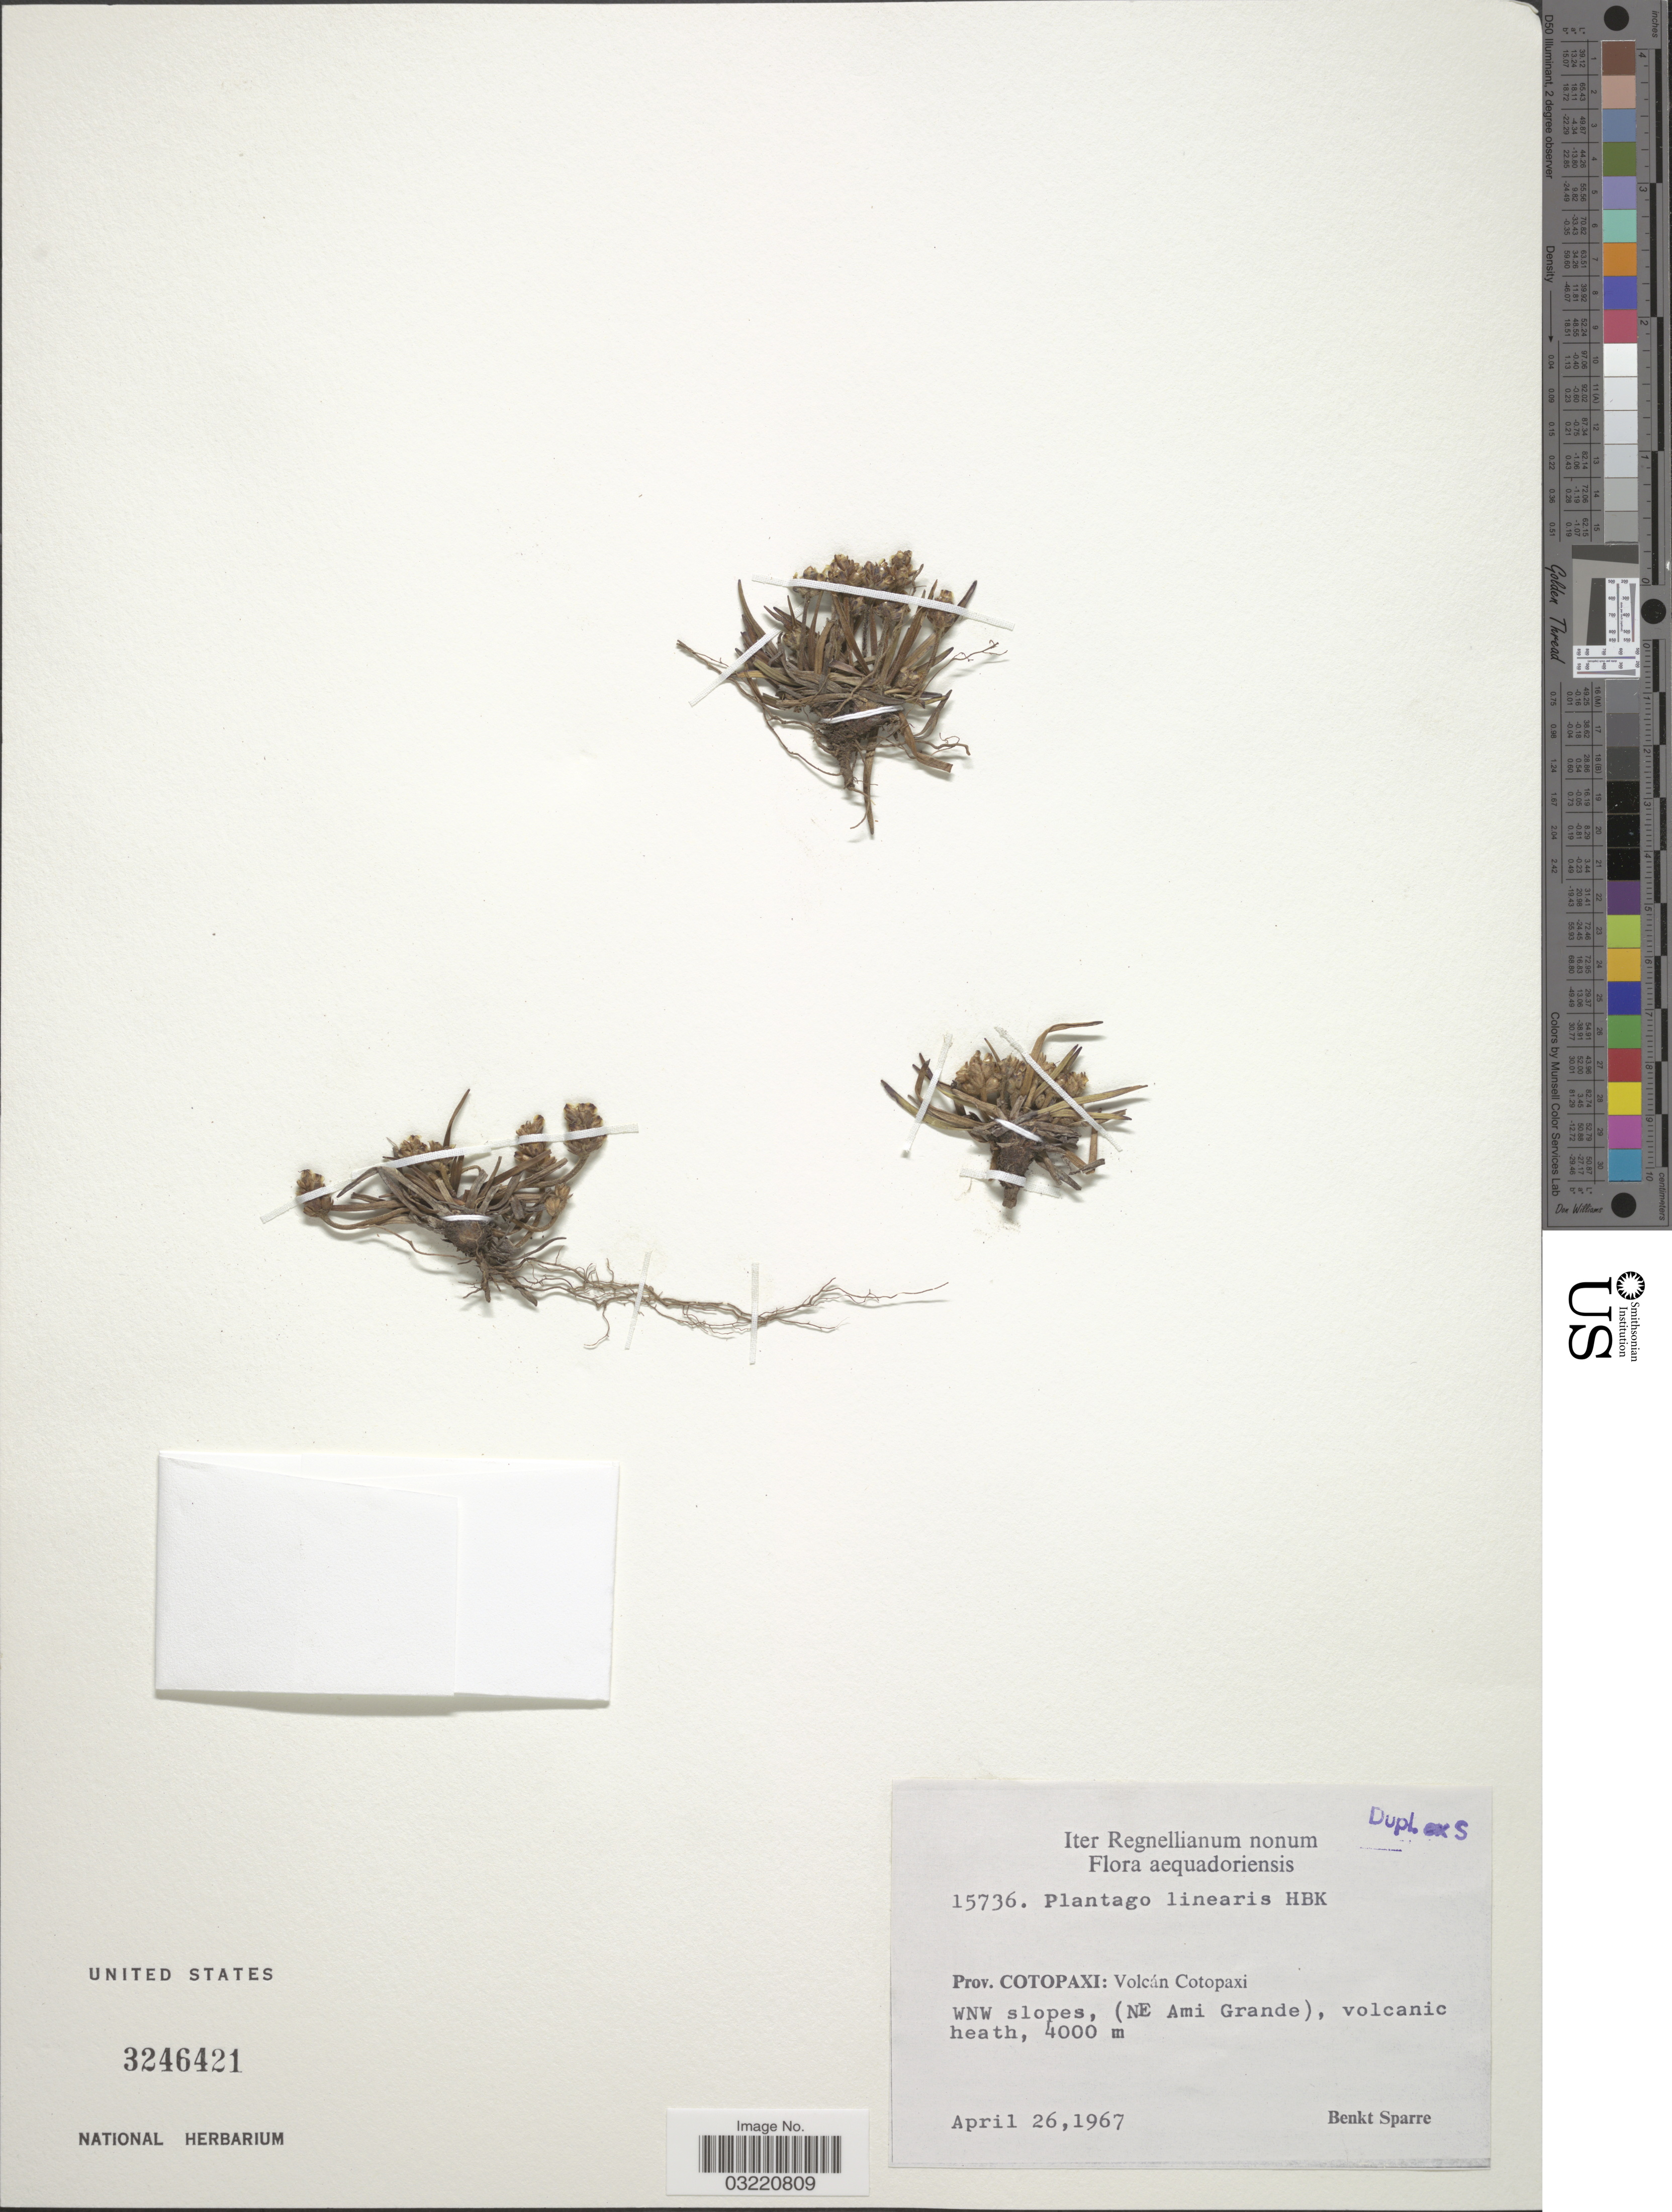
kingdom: Plantae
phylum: Tracheophyta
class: Magnoliopsida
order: Lamiales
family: Plantaginaceae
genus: Plantago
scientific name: Plantago linearis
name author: Kunth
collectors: B. Sparre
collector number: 15736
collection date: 1967-04-26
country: Ecuador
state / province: Cotopaxi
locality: Volcán Cotopaxi. WNW slopes, (NE Ami Grande), volcanic heath.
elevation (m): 4000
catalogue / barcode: US 3246421